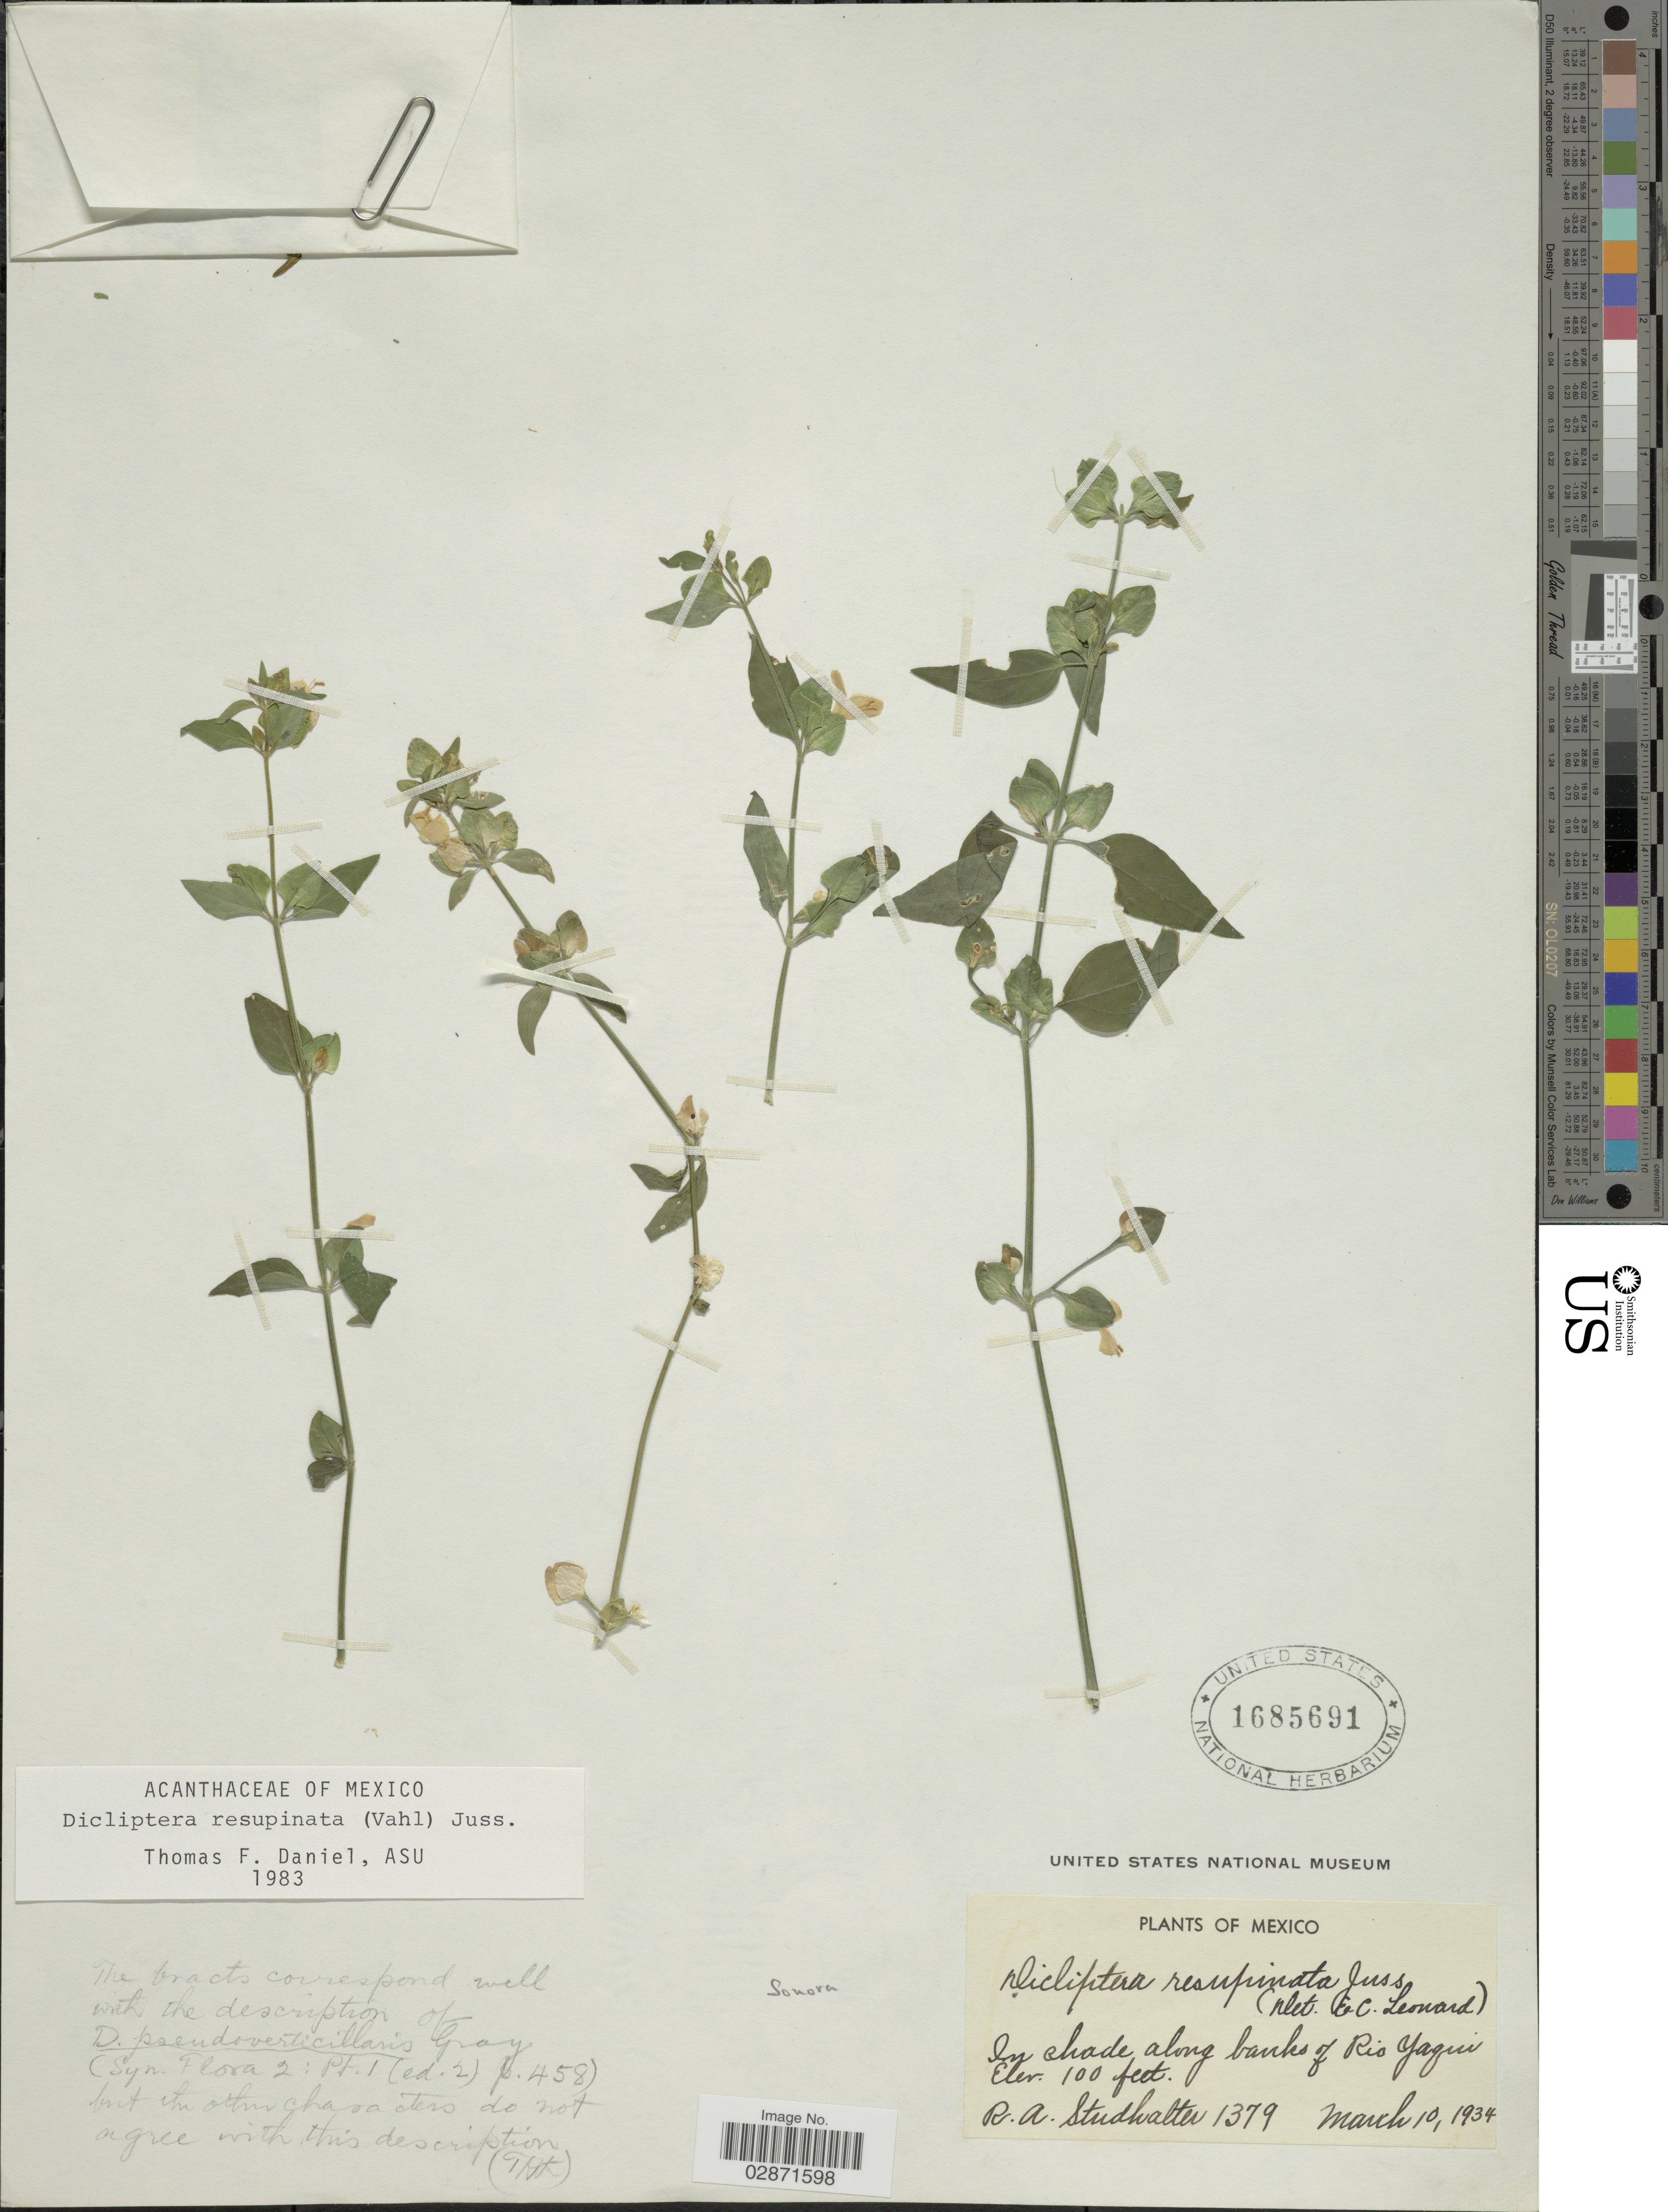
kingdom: Plantae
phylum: Tracheophyta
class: Magnoliopsida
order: Lamiales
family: Acanthaceae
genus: Dicliptera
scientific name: Dicliptera resupinata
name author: (Vahl) Juss.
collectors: R. Studhalter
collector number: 1379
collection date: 1934-03-10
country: Mexico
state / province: Sonora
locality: In shade along banks of Rio Yaqui.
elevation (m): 30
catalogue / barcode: US 1685691